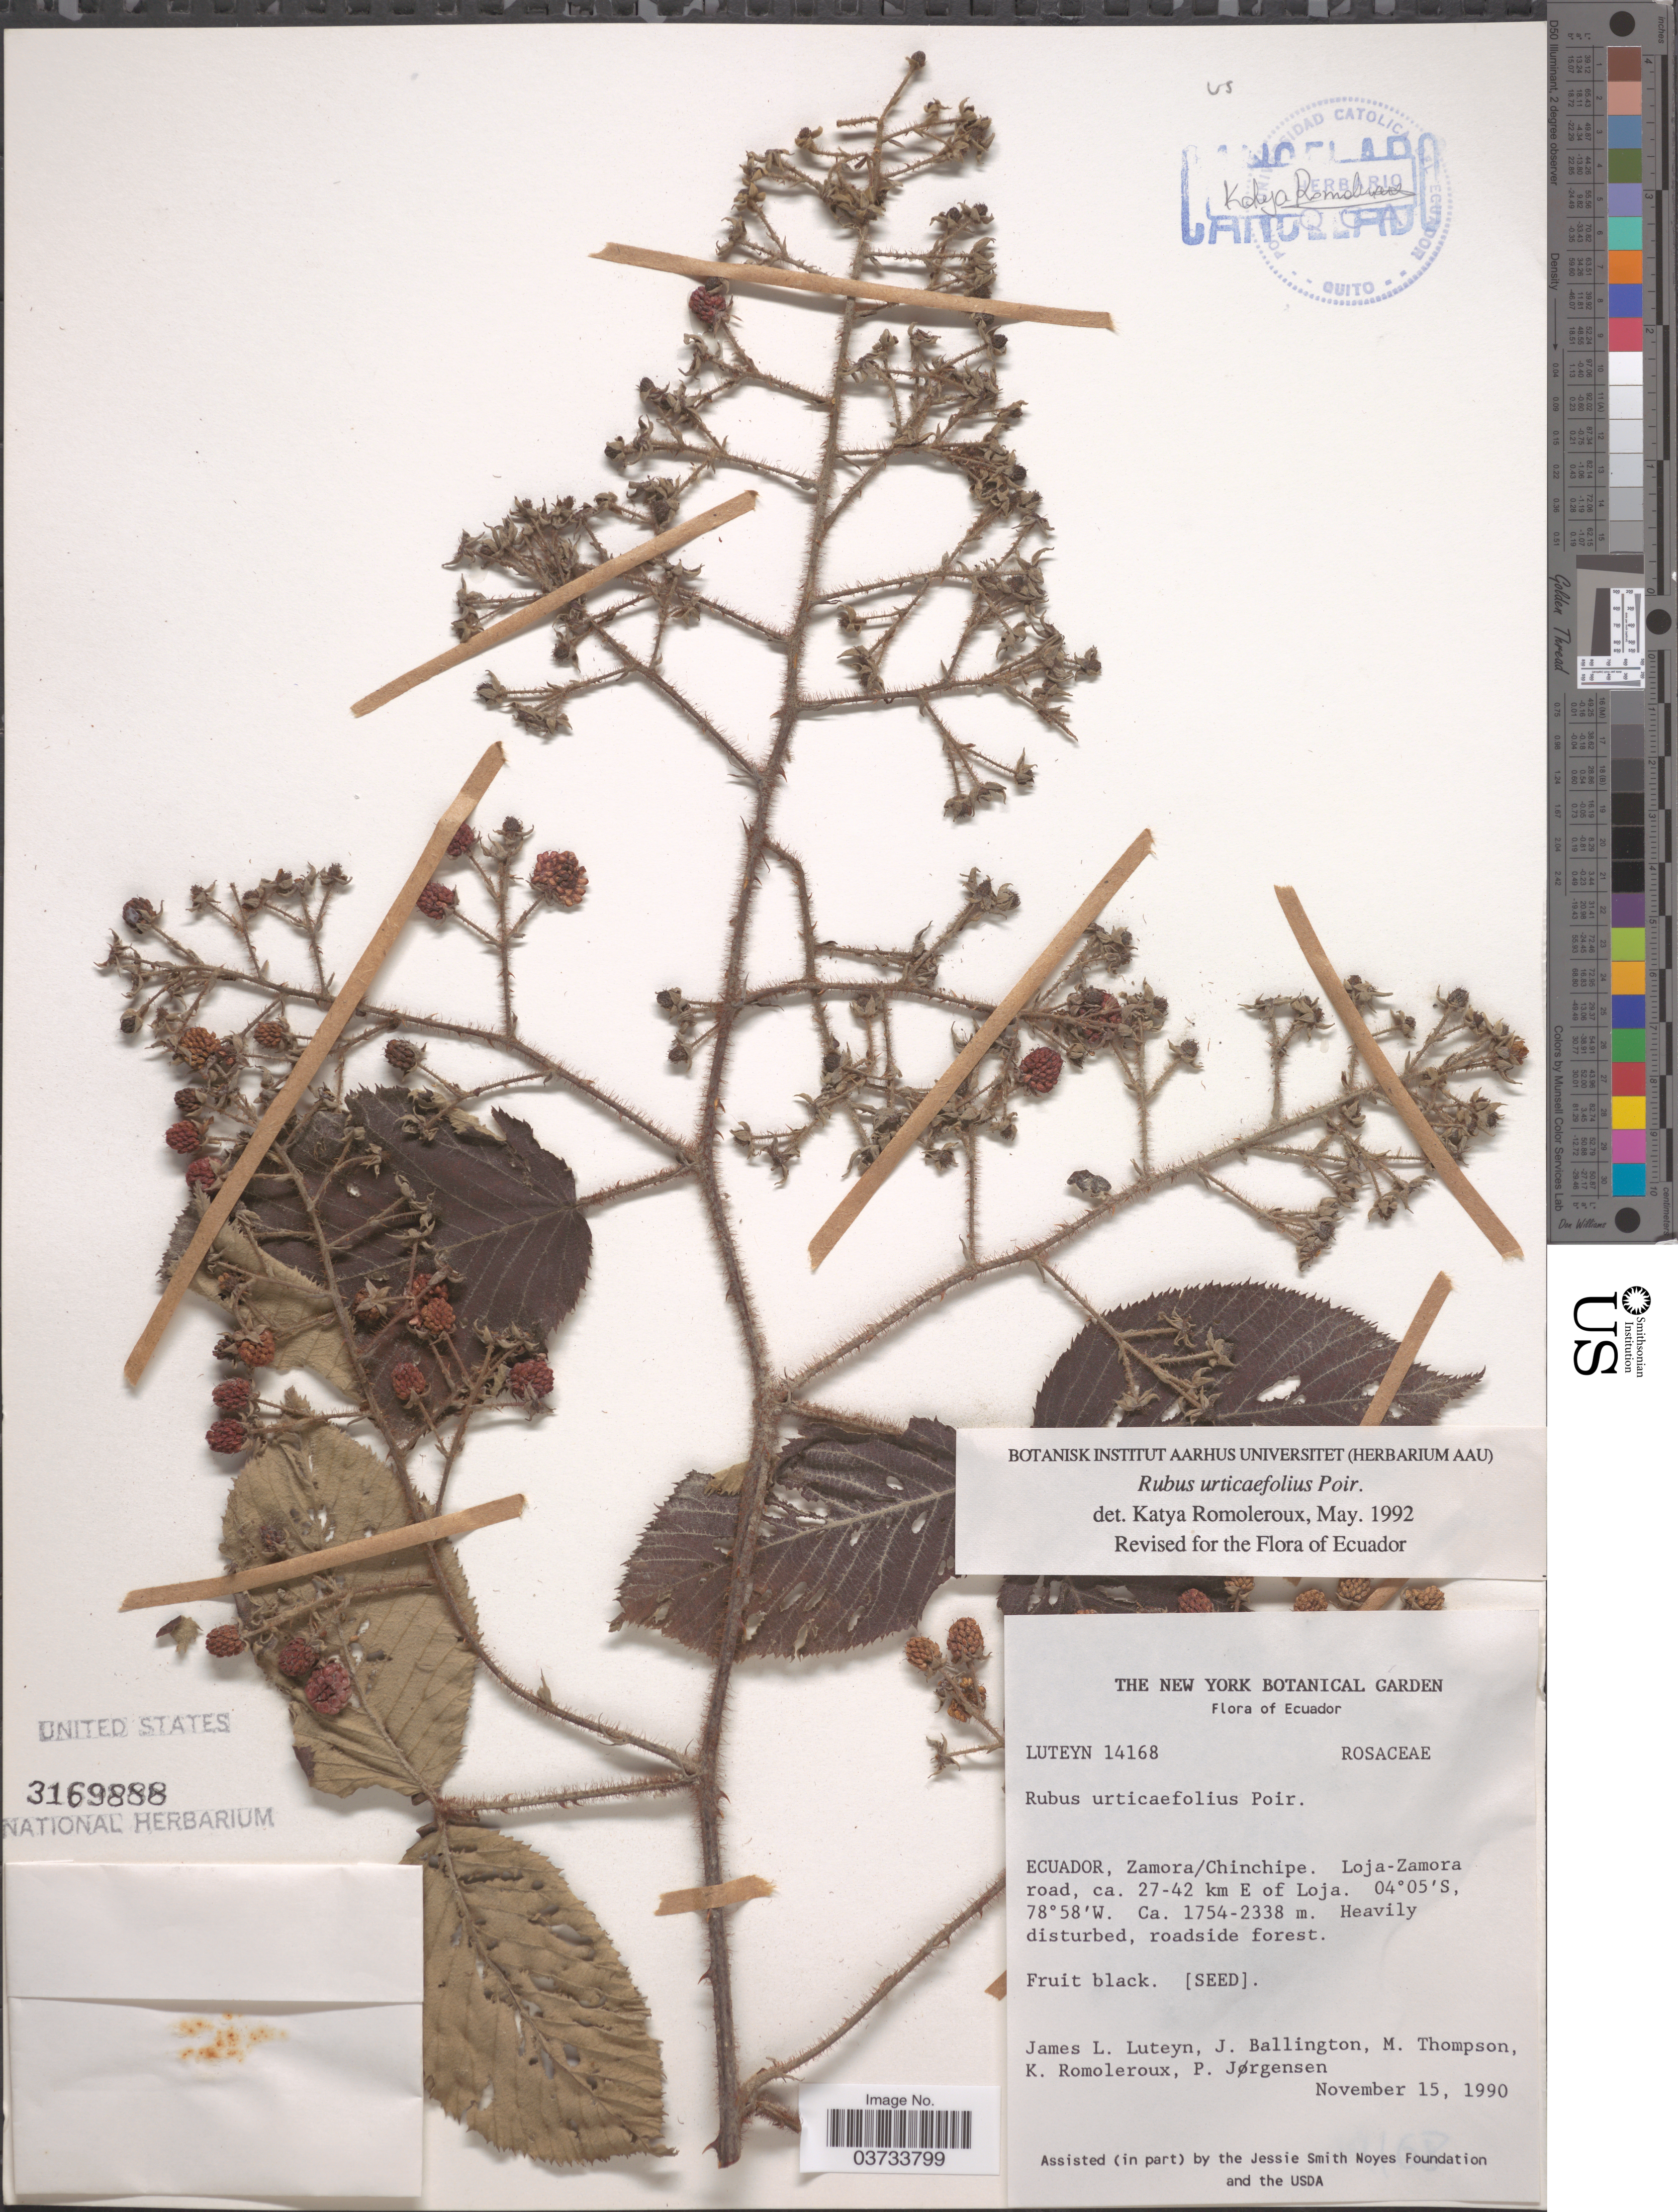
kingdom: Plantae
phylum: Tracheophyta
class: Magnoliopsida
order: Rosales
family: Rosaceae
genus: Rubus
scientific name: Rubus urticifolius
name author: Poir.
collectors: J. L. Luteyn, J. Ballington, M. Thompson, K. Romoleroux & P. Jørgensen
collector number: Luteyn14168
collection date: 1990-11-15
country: Ecuador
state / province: Zamora-Chinchipe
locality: Loja-Zamora road, ca. 27-42 km E of Loja.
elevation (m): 1754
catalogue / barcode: US 3169888